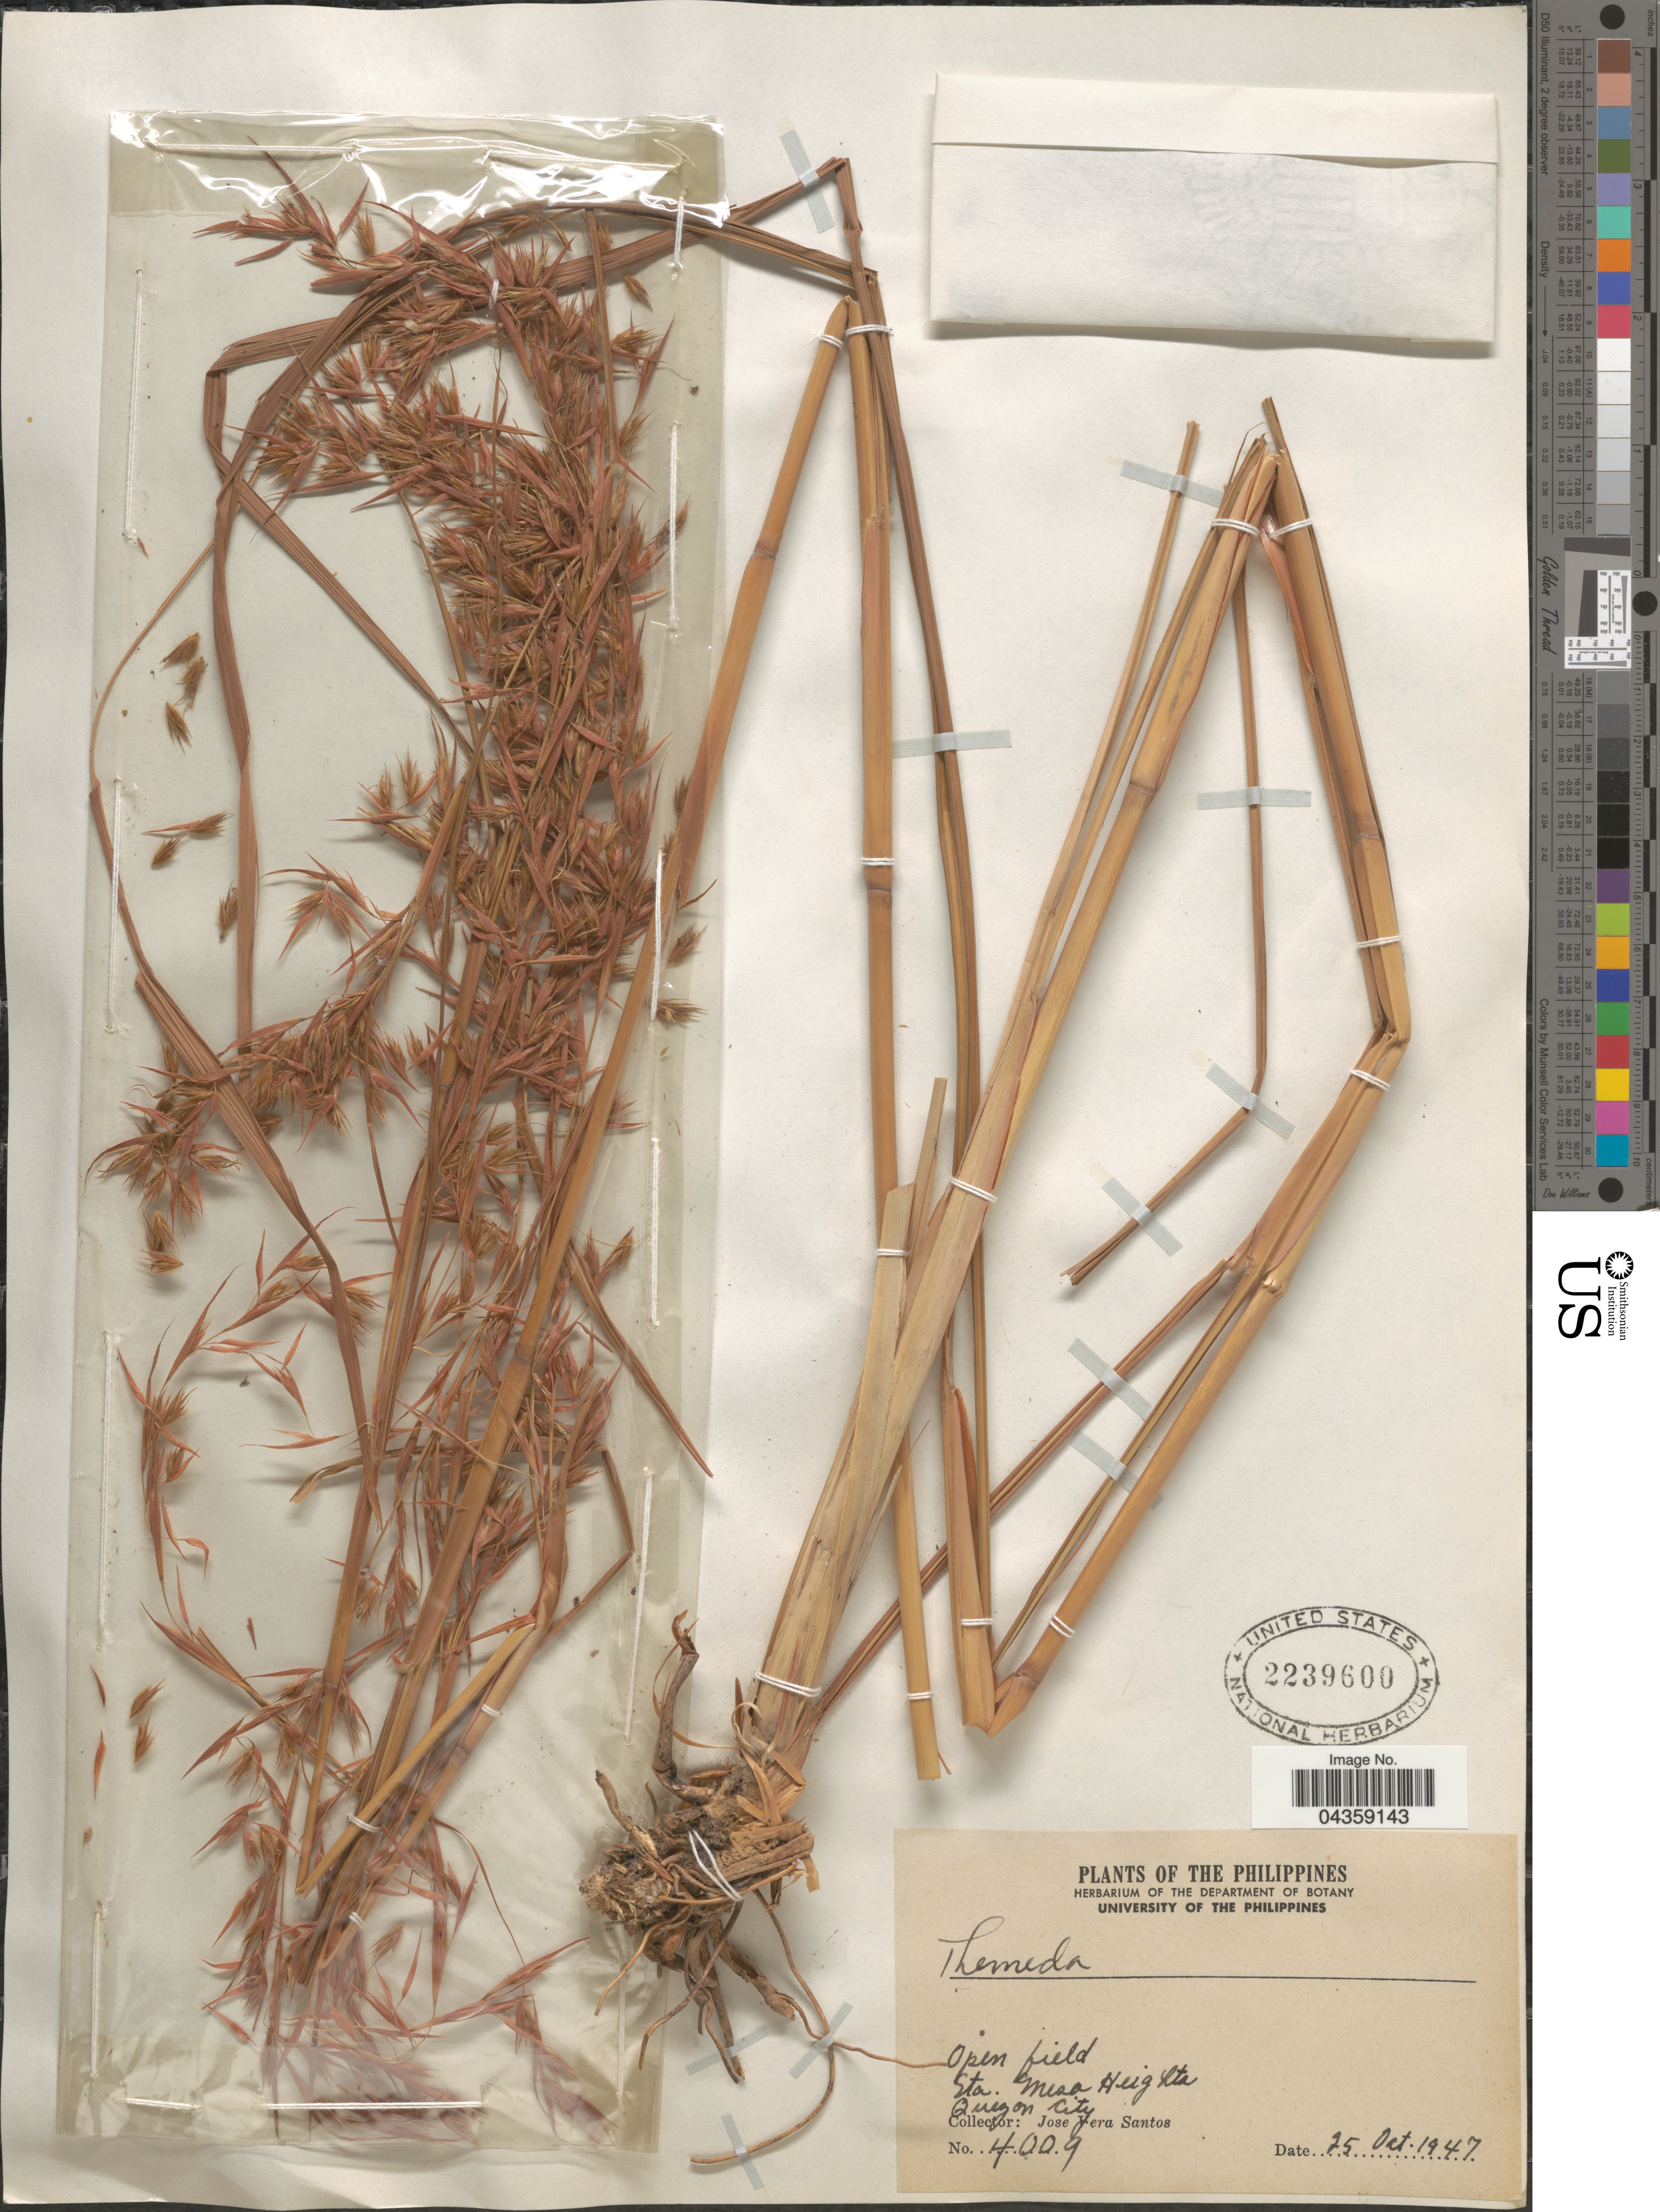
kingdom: Plantae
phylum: Tracheophyta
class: Liliopsida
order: Poales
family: Poaceae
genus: Themeda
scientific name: Themeda sp.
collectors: J. V. Santos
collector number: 4009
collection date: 1947-10-25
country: Philippines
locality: Sta. Mesa Heights. Quezon City.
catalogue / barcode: US 2239600